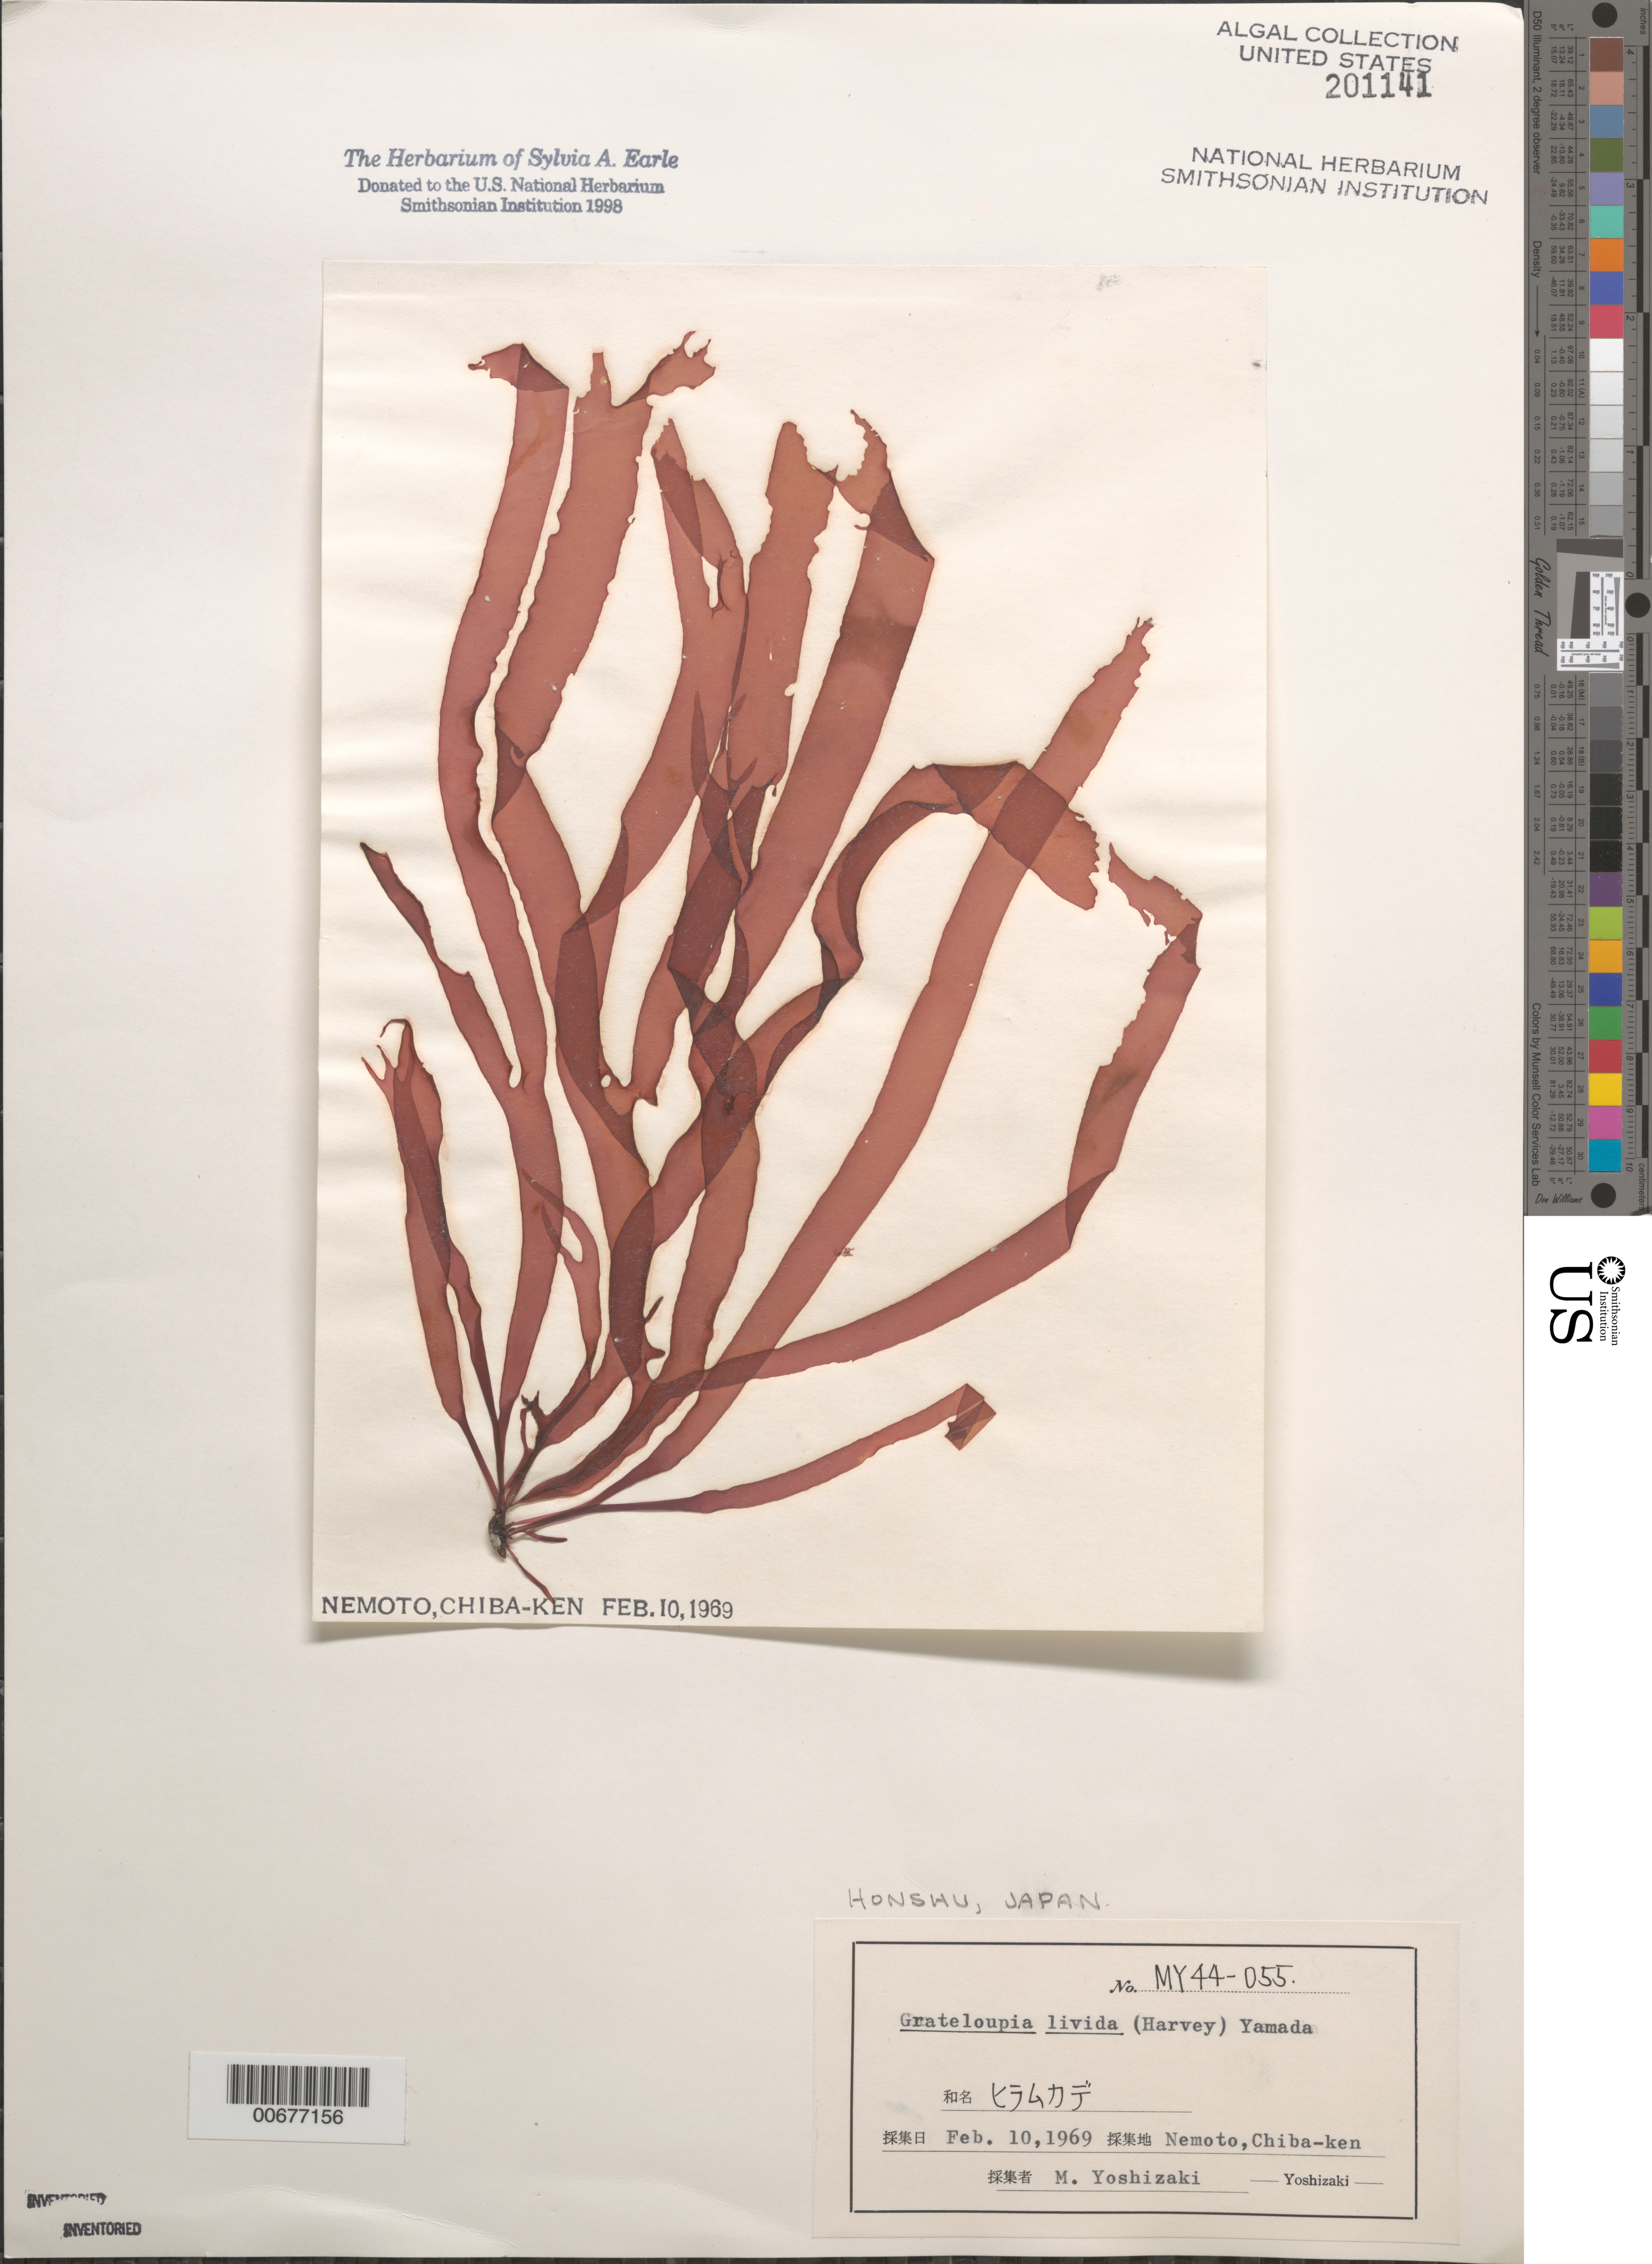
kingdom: Plantae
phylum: Rhodophyta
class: Florideophyceae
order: Halymeniales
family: Halymeniaceae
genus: Grateloupia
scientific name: Grateloupia livida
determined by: Yoshizaki, M.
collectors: M. Yoshizaki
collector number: MY 44-055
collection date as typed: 10 Feb 1969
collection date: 1969-02-10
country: Japan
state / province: Tiba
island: Honshu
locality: Nemota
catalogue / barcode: US 201141